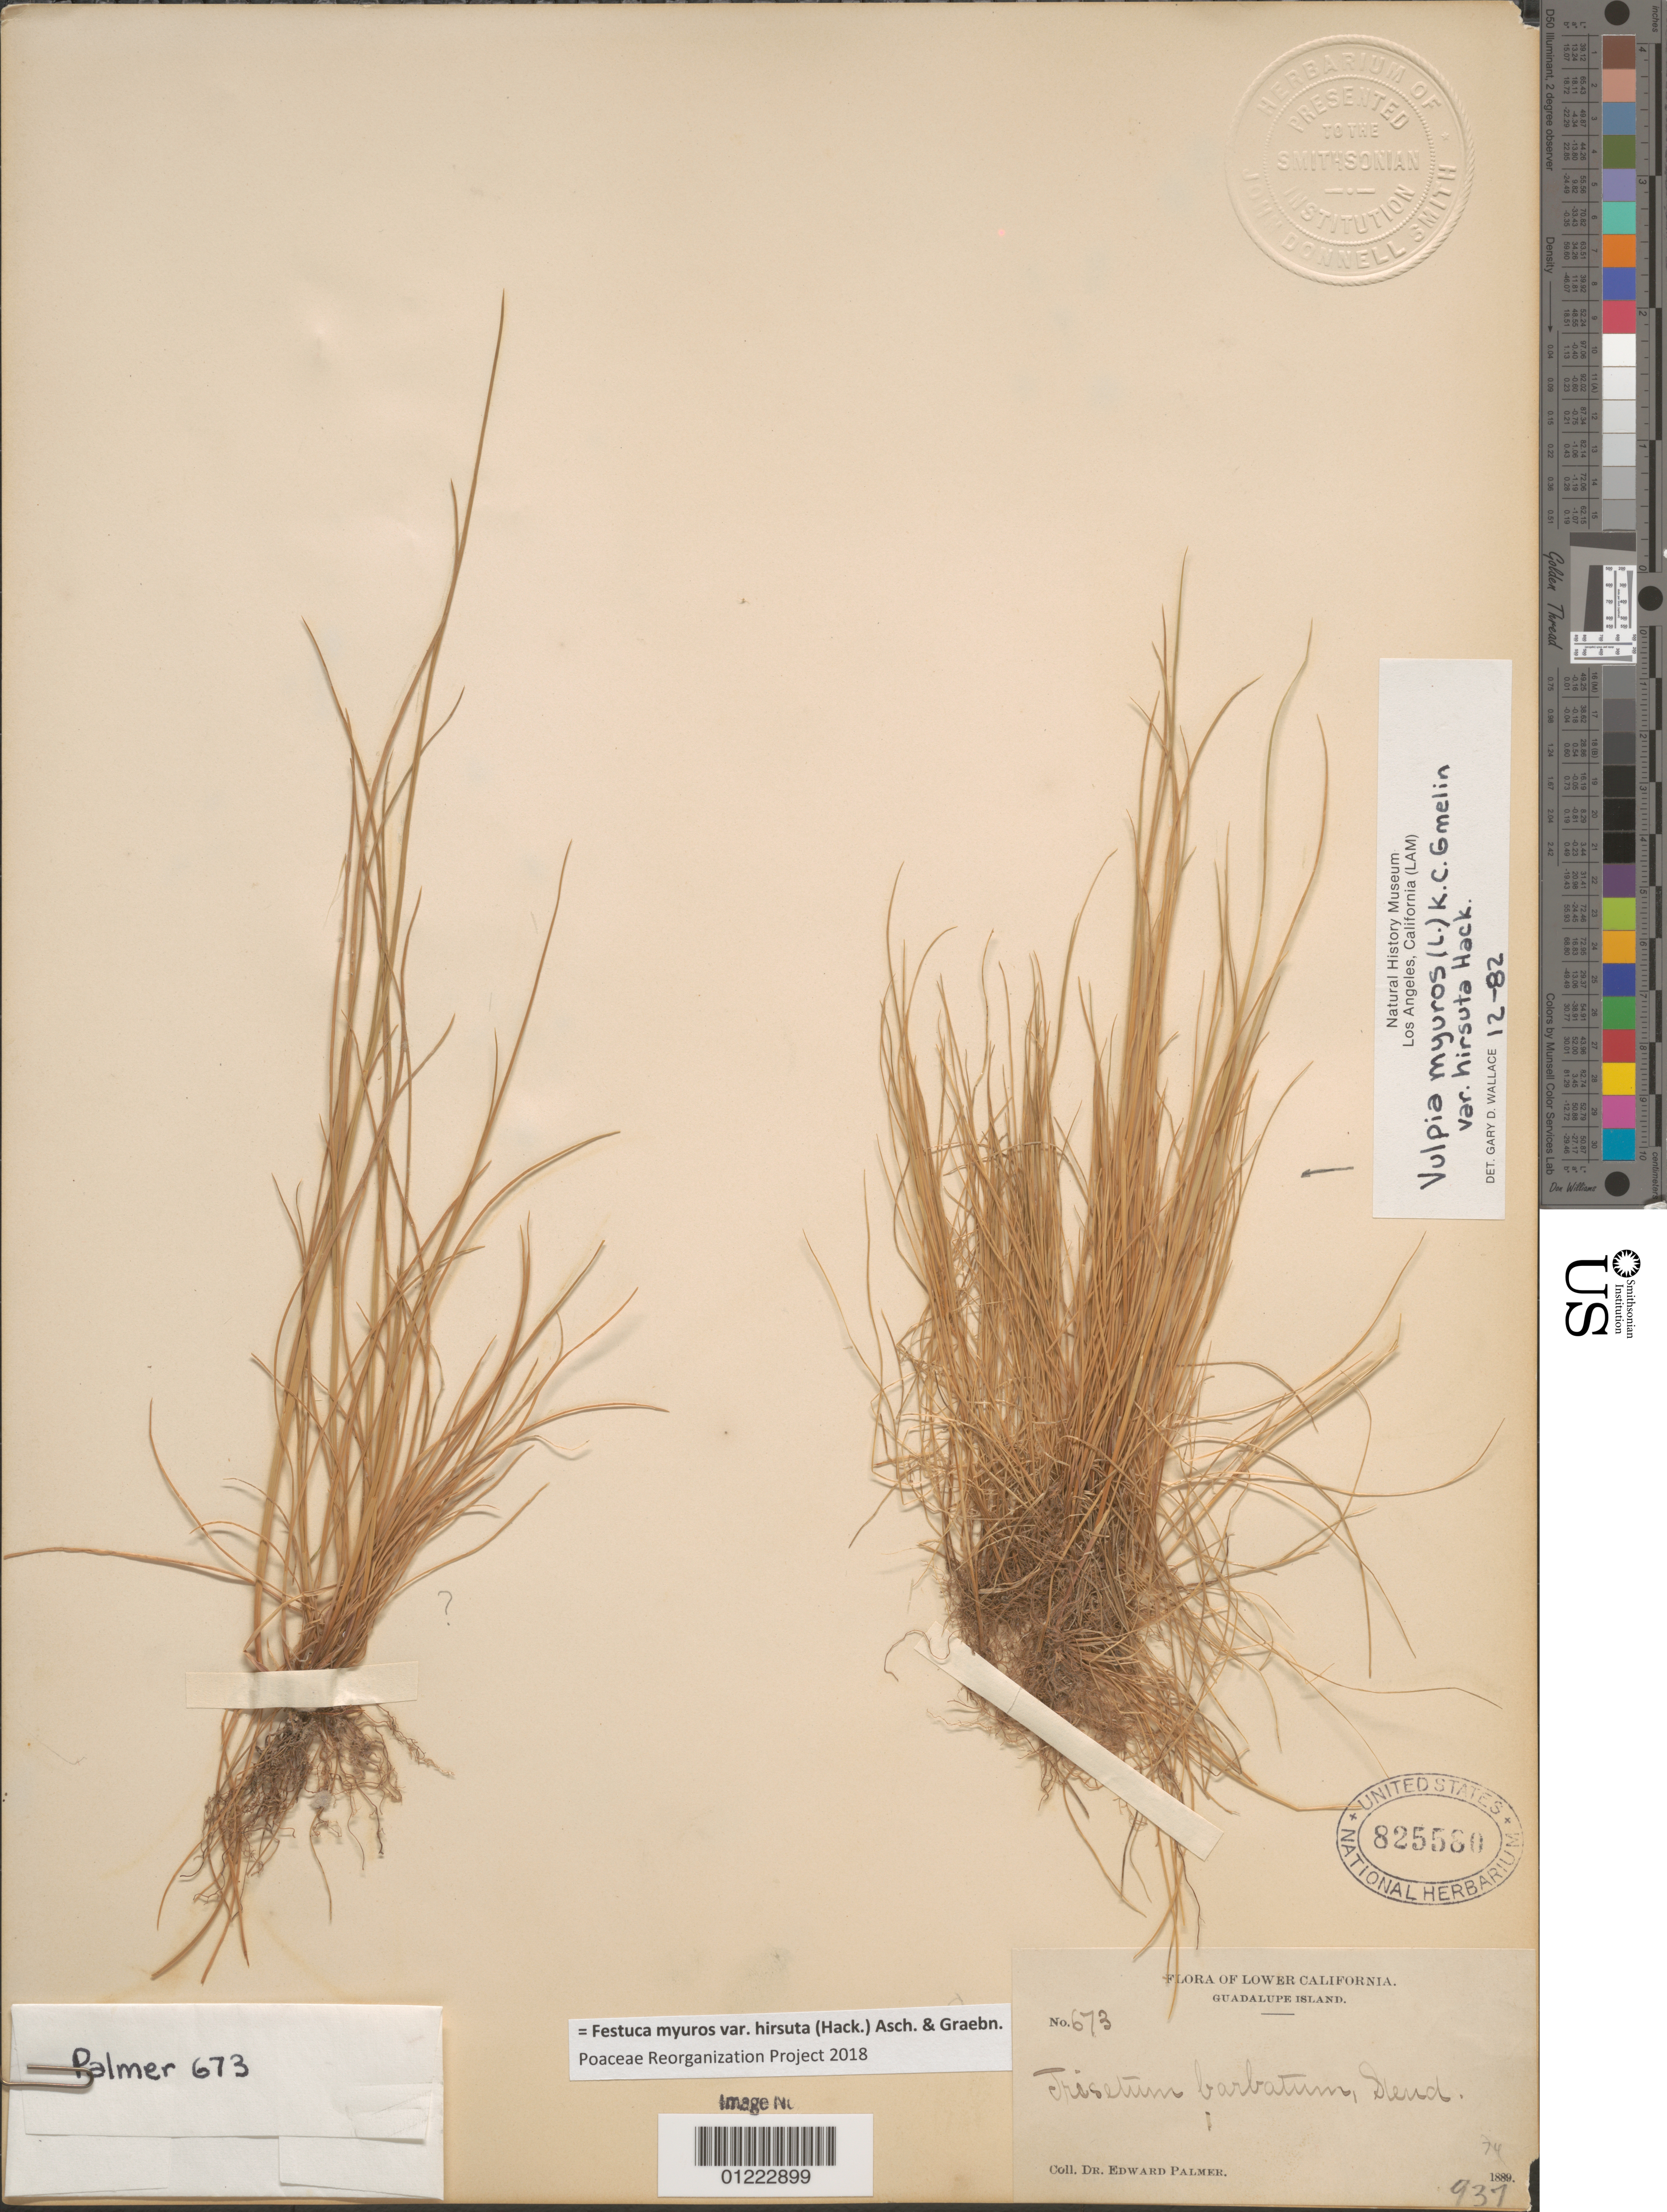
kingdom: Plantae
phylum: Tracheophyta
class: Liliopsida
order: Poales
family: Poaceae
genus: Festuca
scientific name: Festuca myuros var. hirsuta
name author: (Hack.) Asch. & Graebn.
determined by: Poaceae Reorganization Project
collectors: E. Palmer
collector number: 673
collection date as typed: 1889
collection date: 1889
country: Mexico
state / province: Baja California Norte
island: Guadalupe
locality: Flora of Lower California. Guadalupe Island.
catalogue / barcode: US 825580